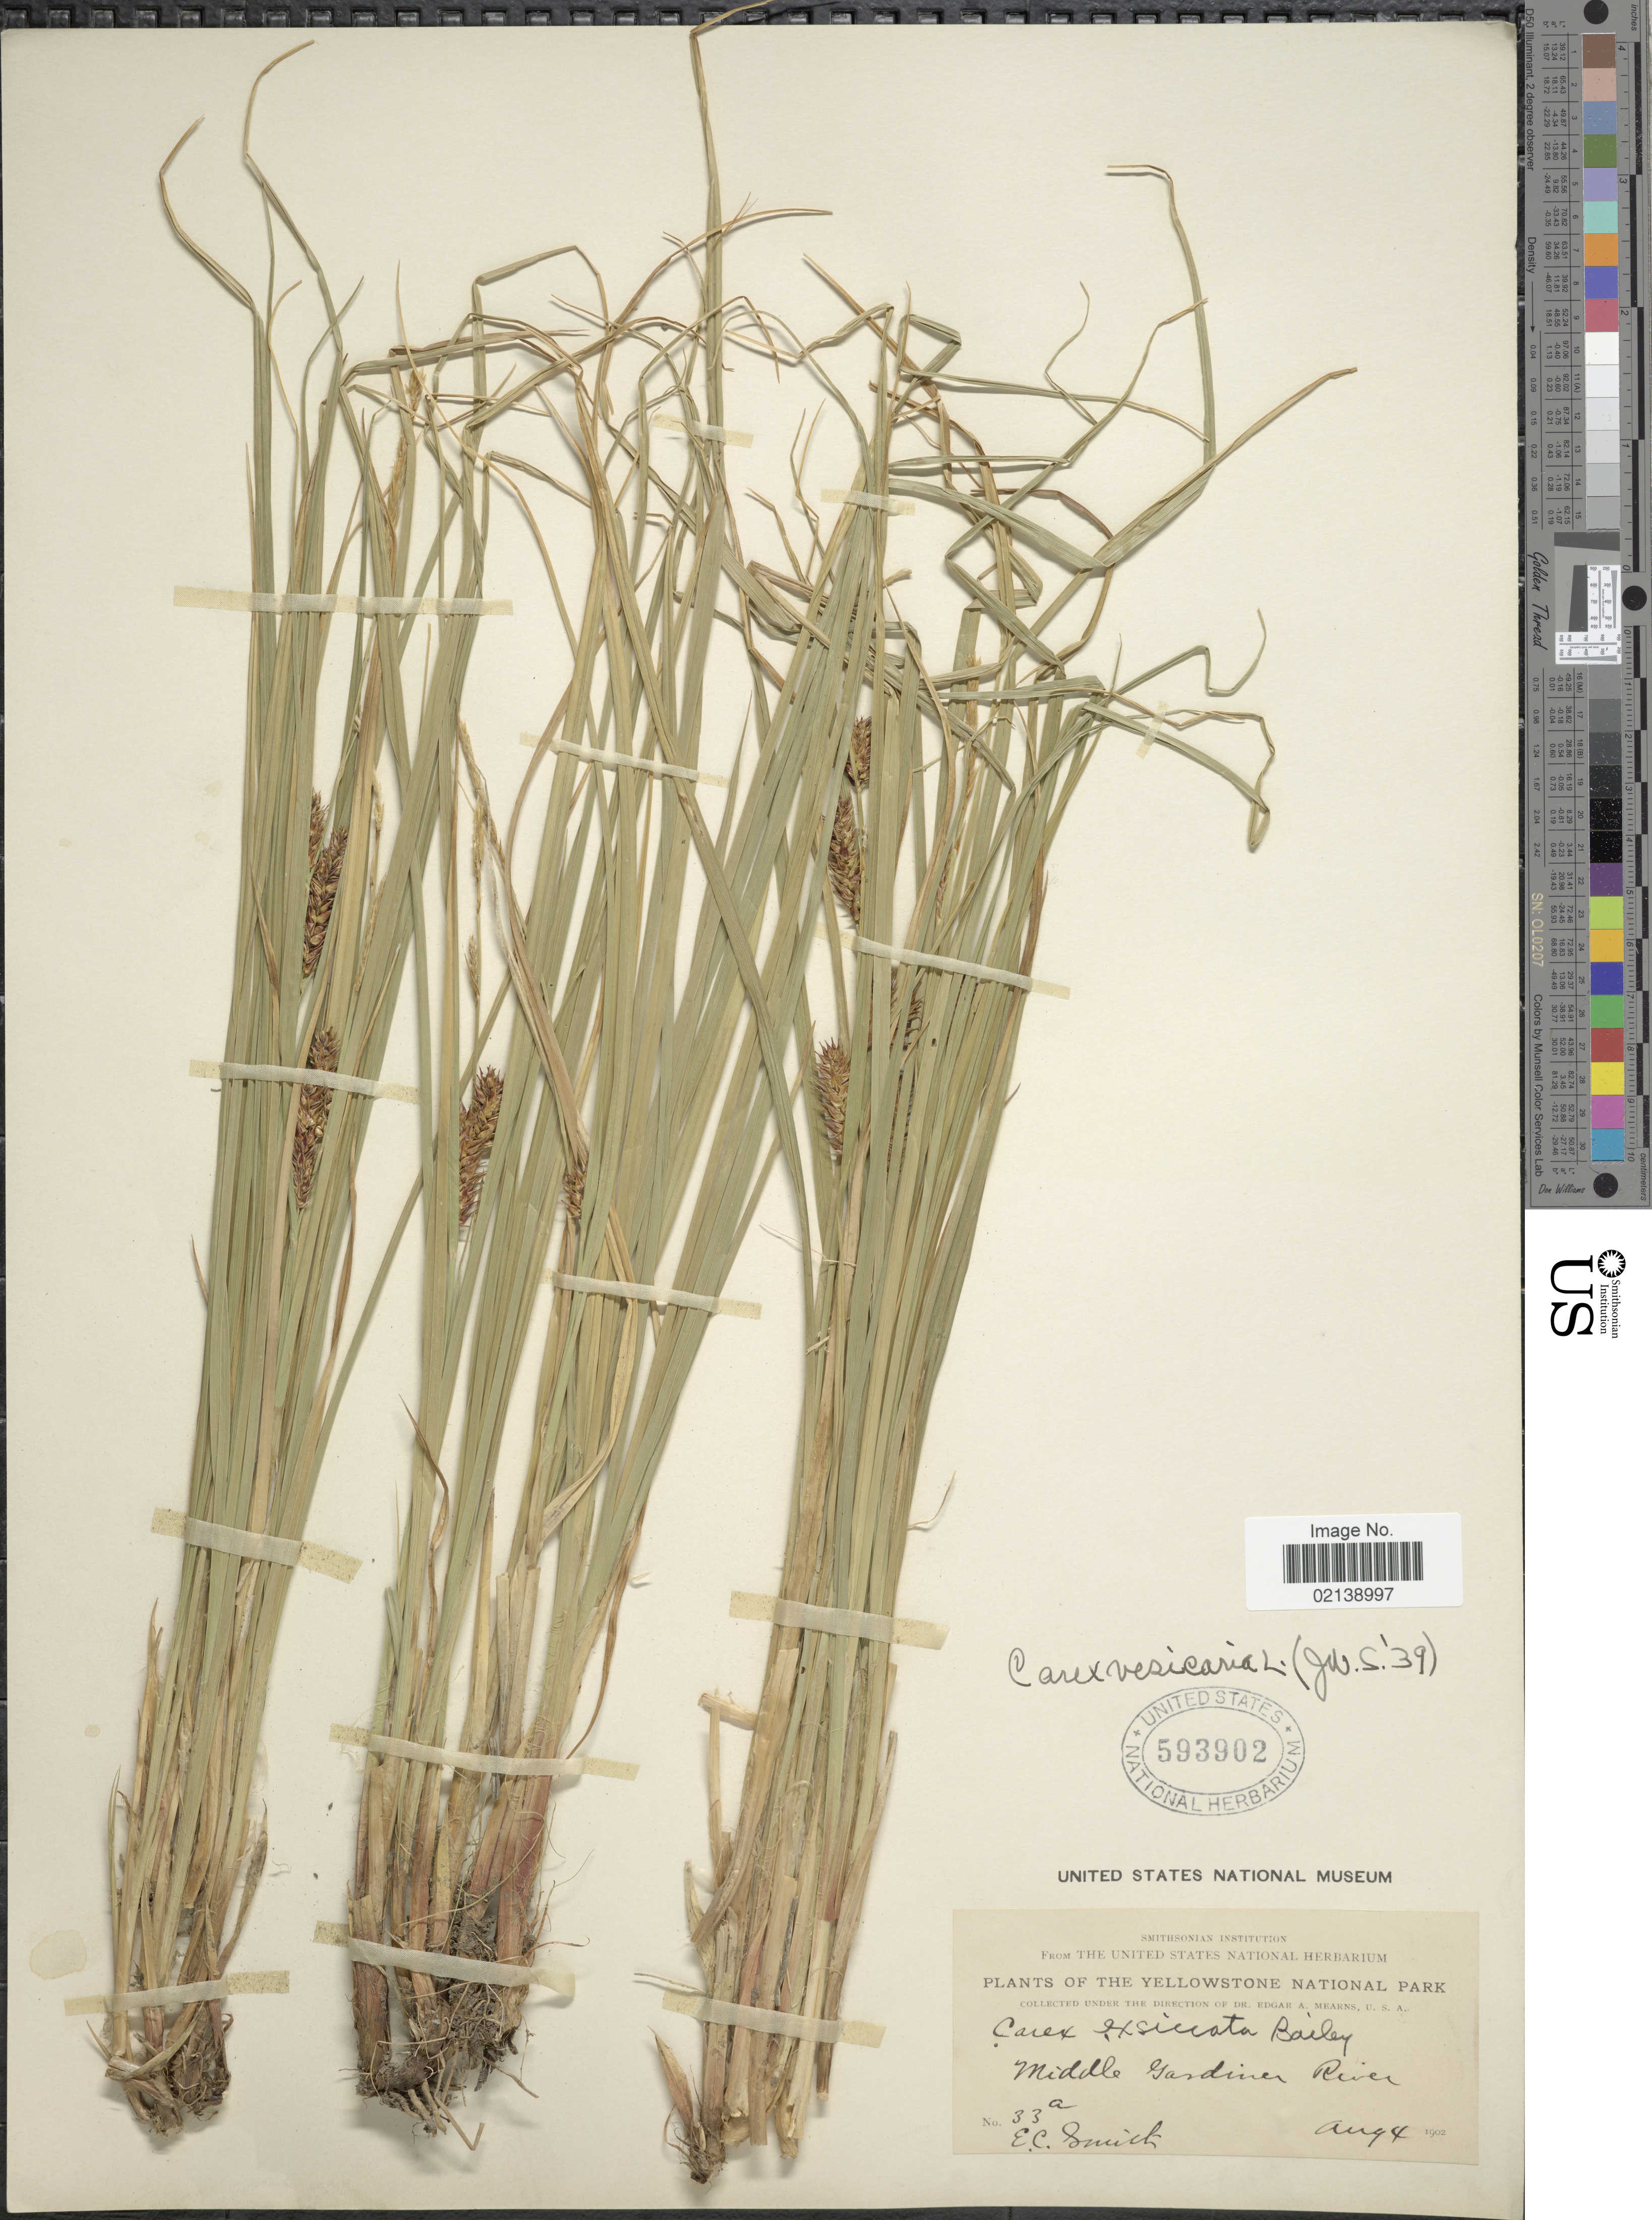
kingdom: Plantae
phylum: Tracheophyta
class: Liliopsida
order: Poales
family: Cyperaceae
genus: Carex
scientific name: Carex vesicaria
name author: L.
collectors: E. Smith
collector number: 33a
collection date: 1902-08-04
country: United States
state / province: Montana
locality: The Yellowstone National Park, Middle Gardiner River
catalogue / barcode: US 593902